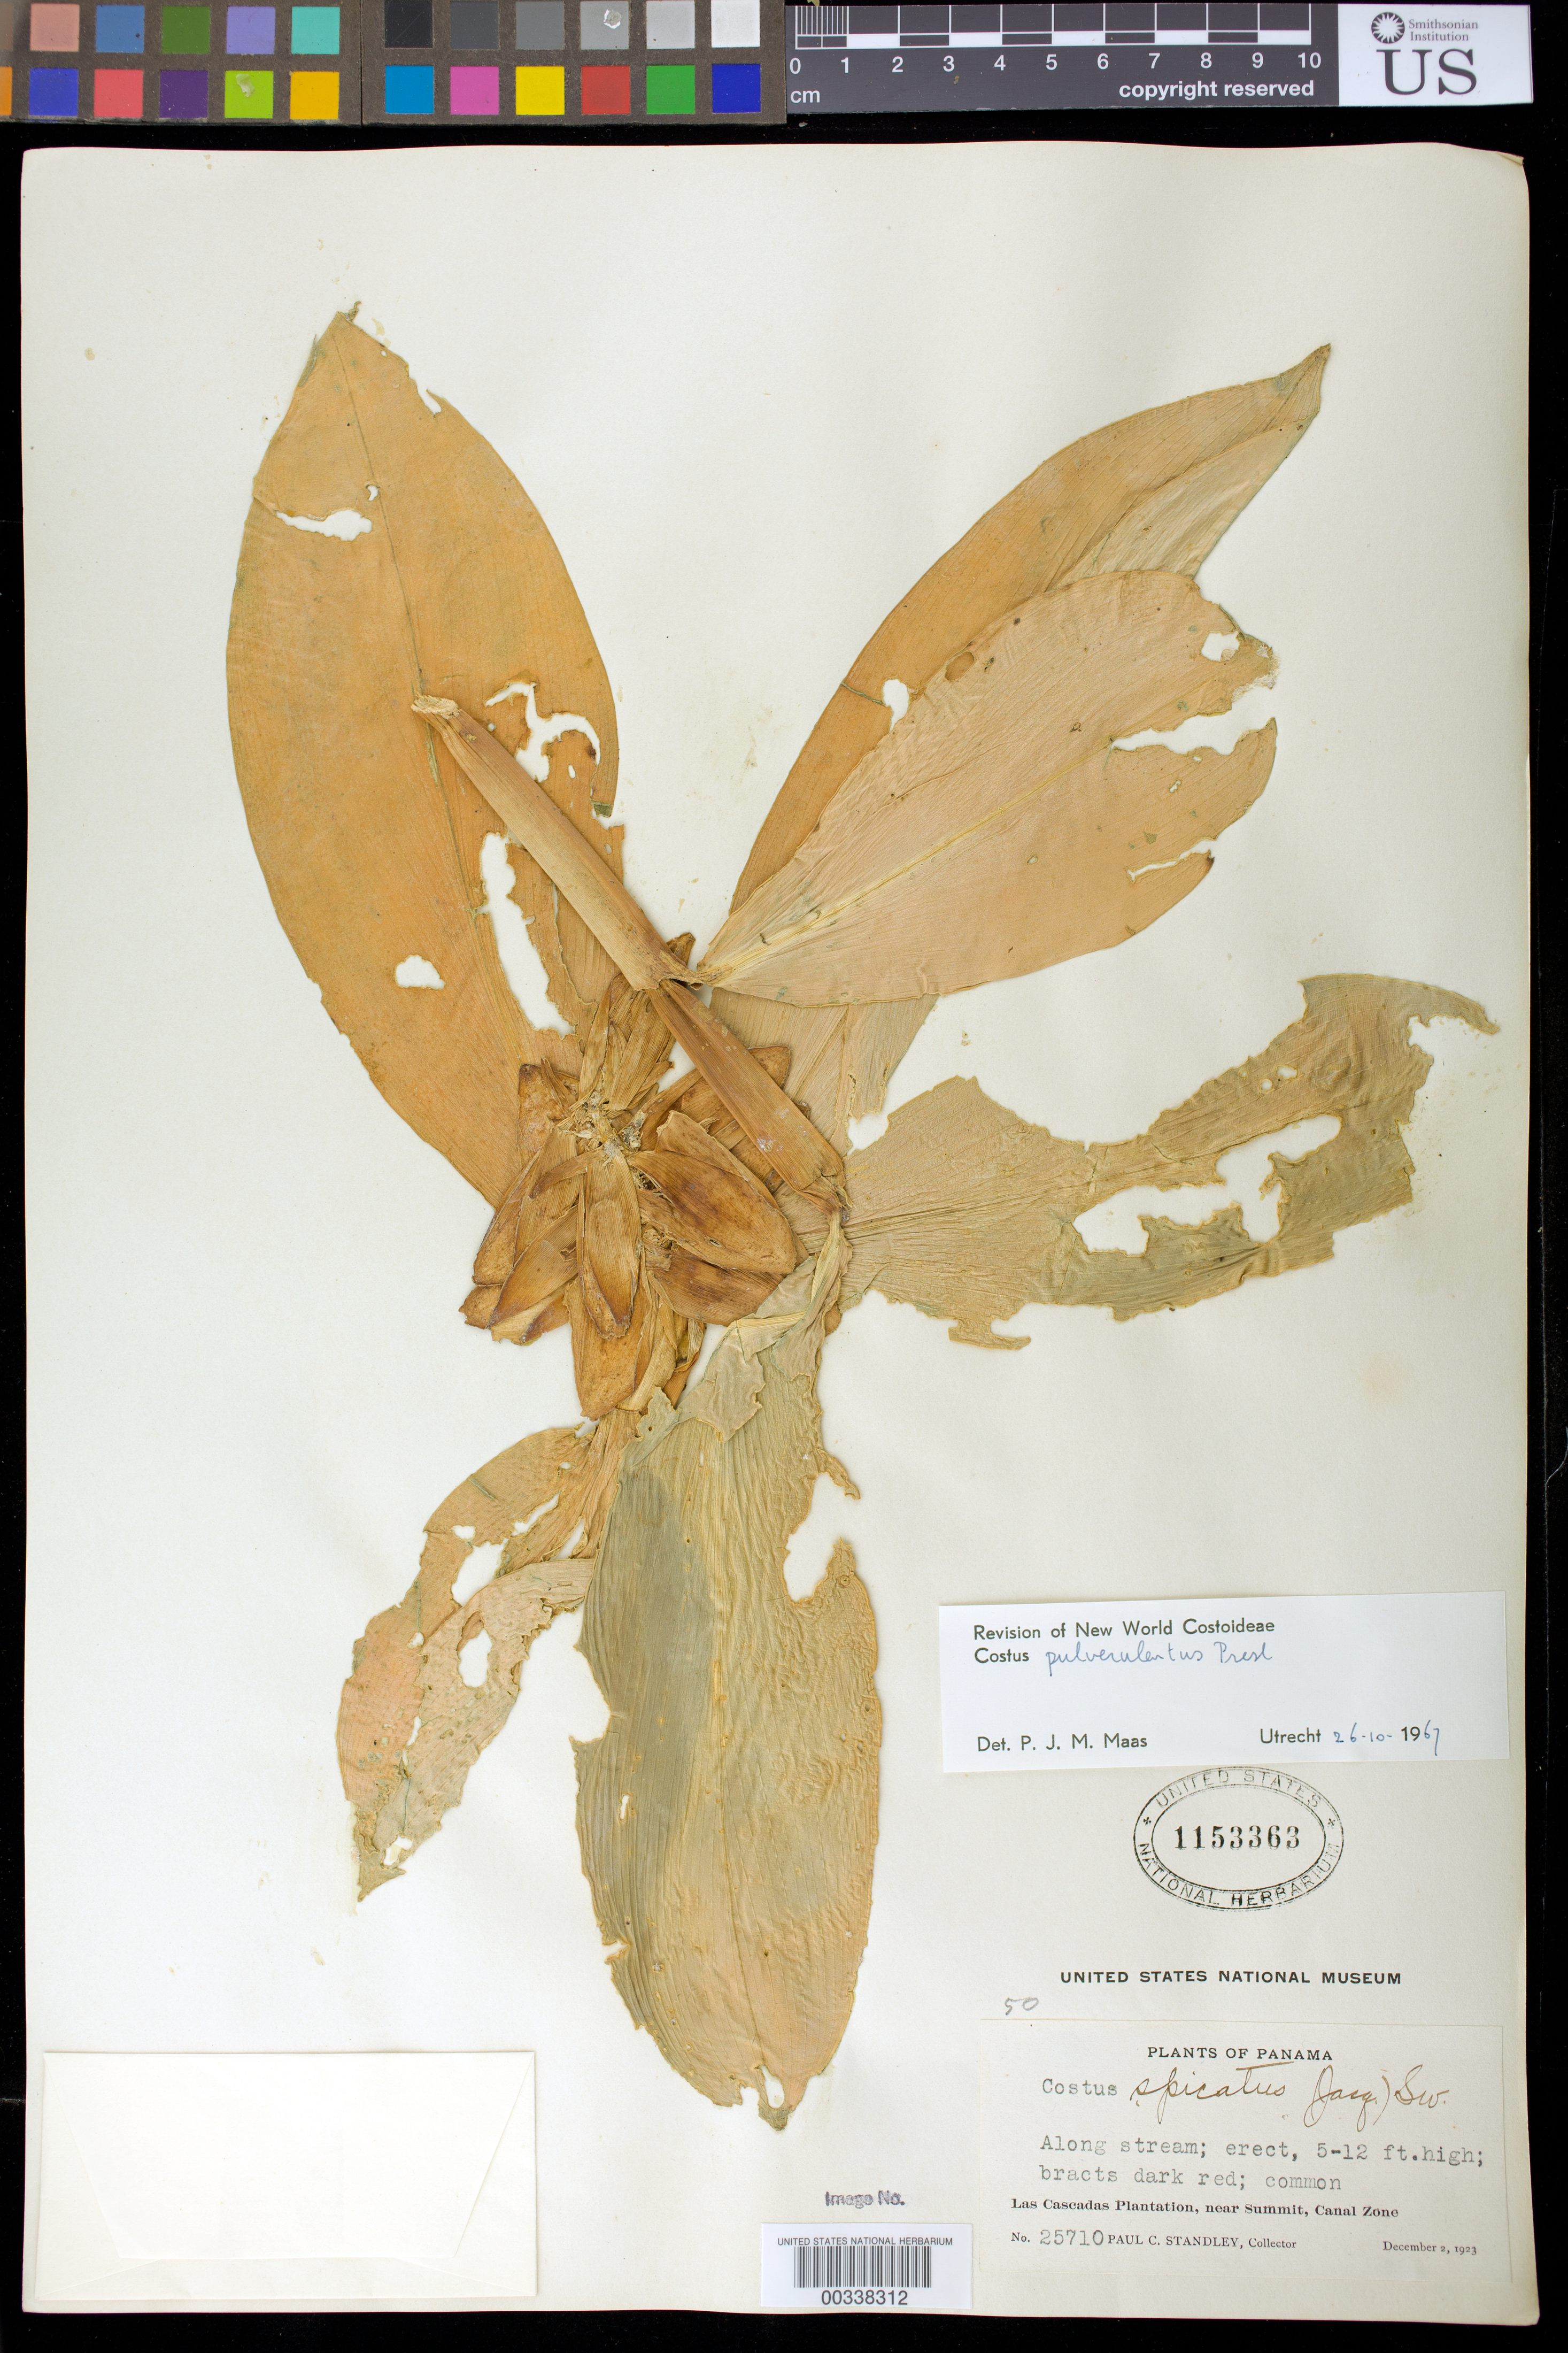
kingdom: Plantae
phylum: Tracheophyta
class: Liliopsida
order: Zingiberales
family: Costaceae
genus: Costus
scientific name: Costus pulverulentus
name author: C. Presl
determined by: Maas, Paul J. M.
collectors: P. C. Standley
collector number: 25710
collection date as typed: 02 Dec 1923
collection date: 1923-12-02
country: Panama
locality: Las Cascadas Plantation, near summit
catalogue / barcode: US 1153363